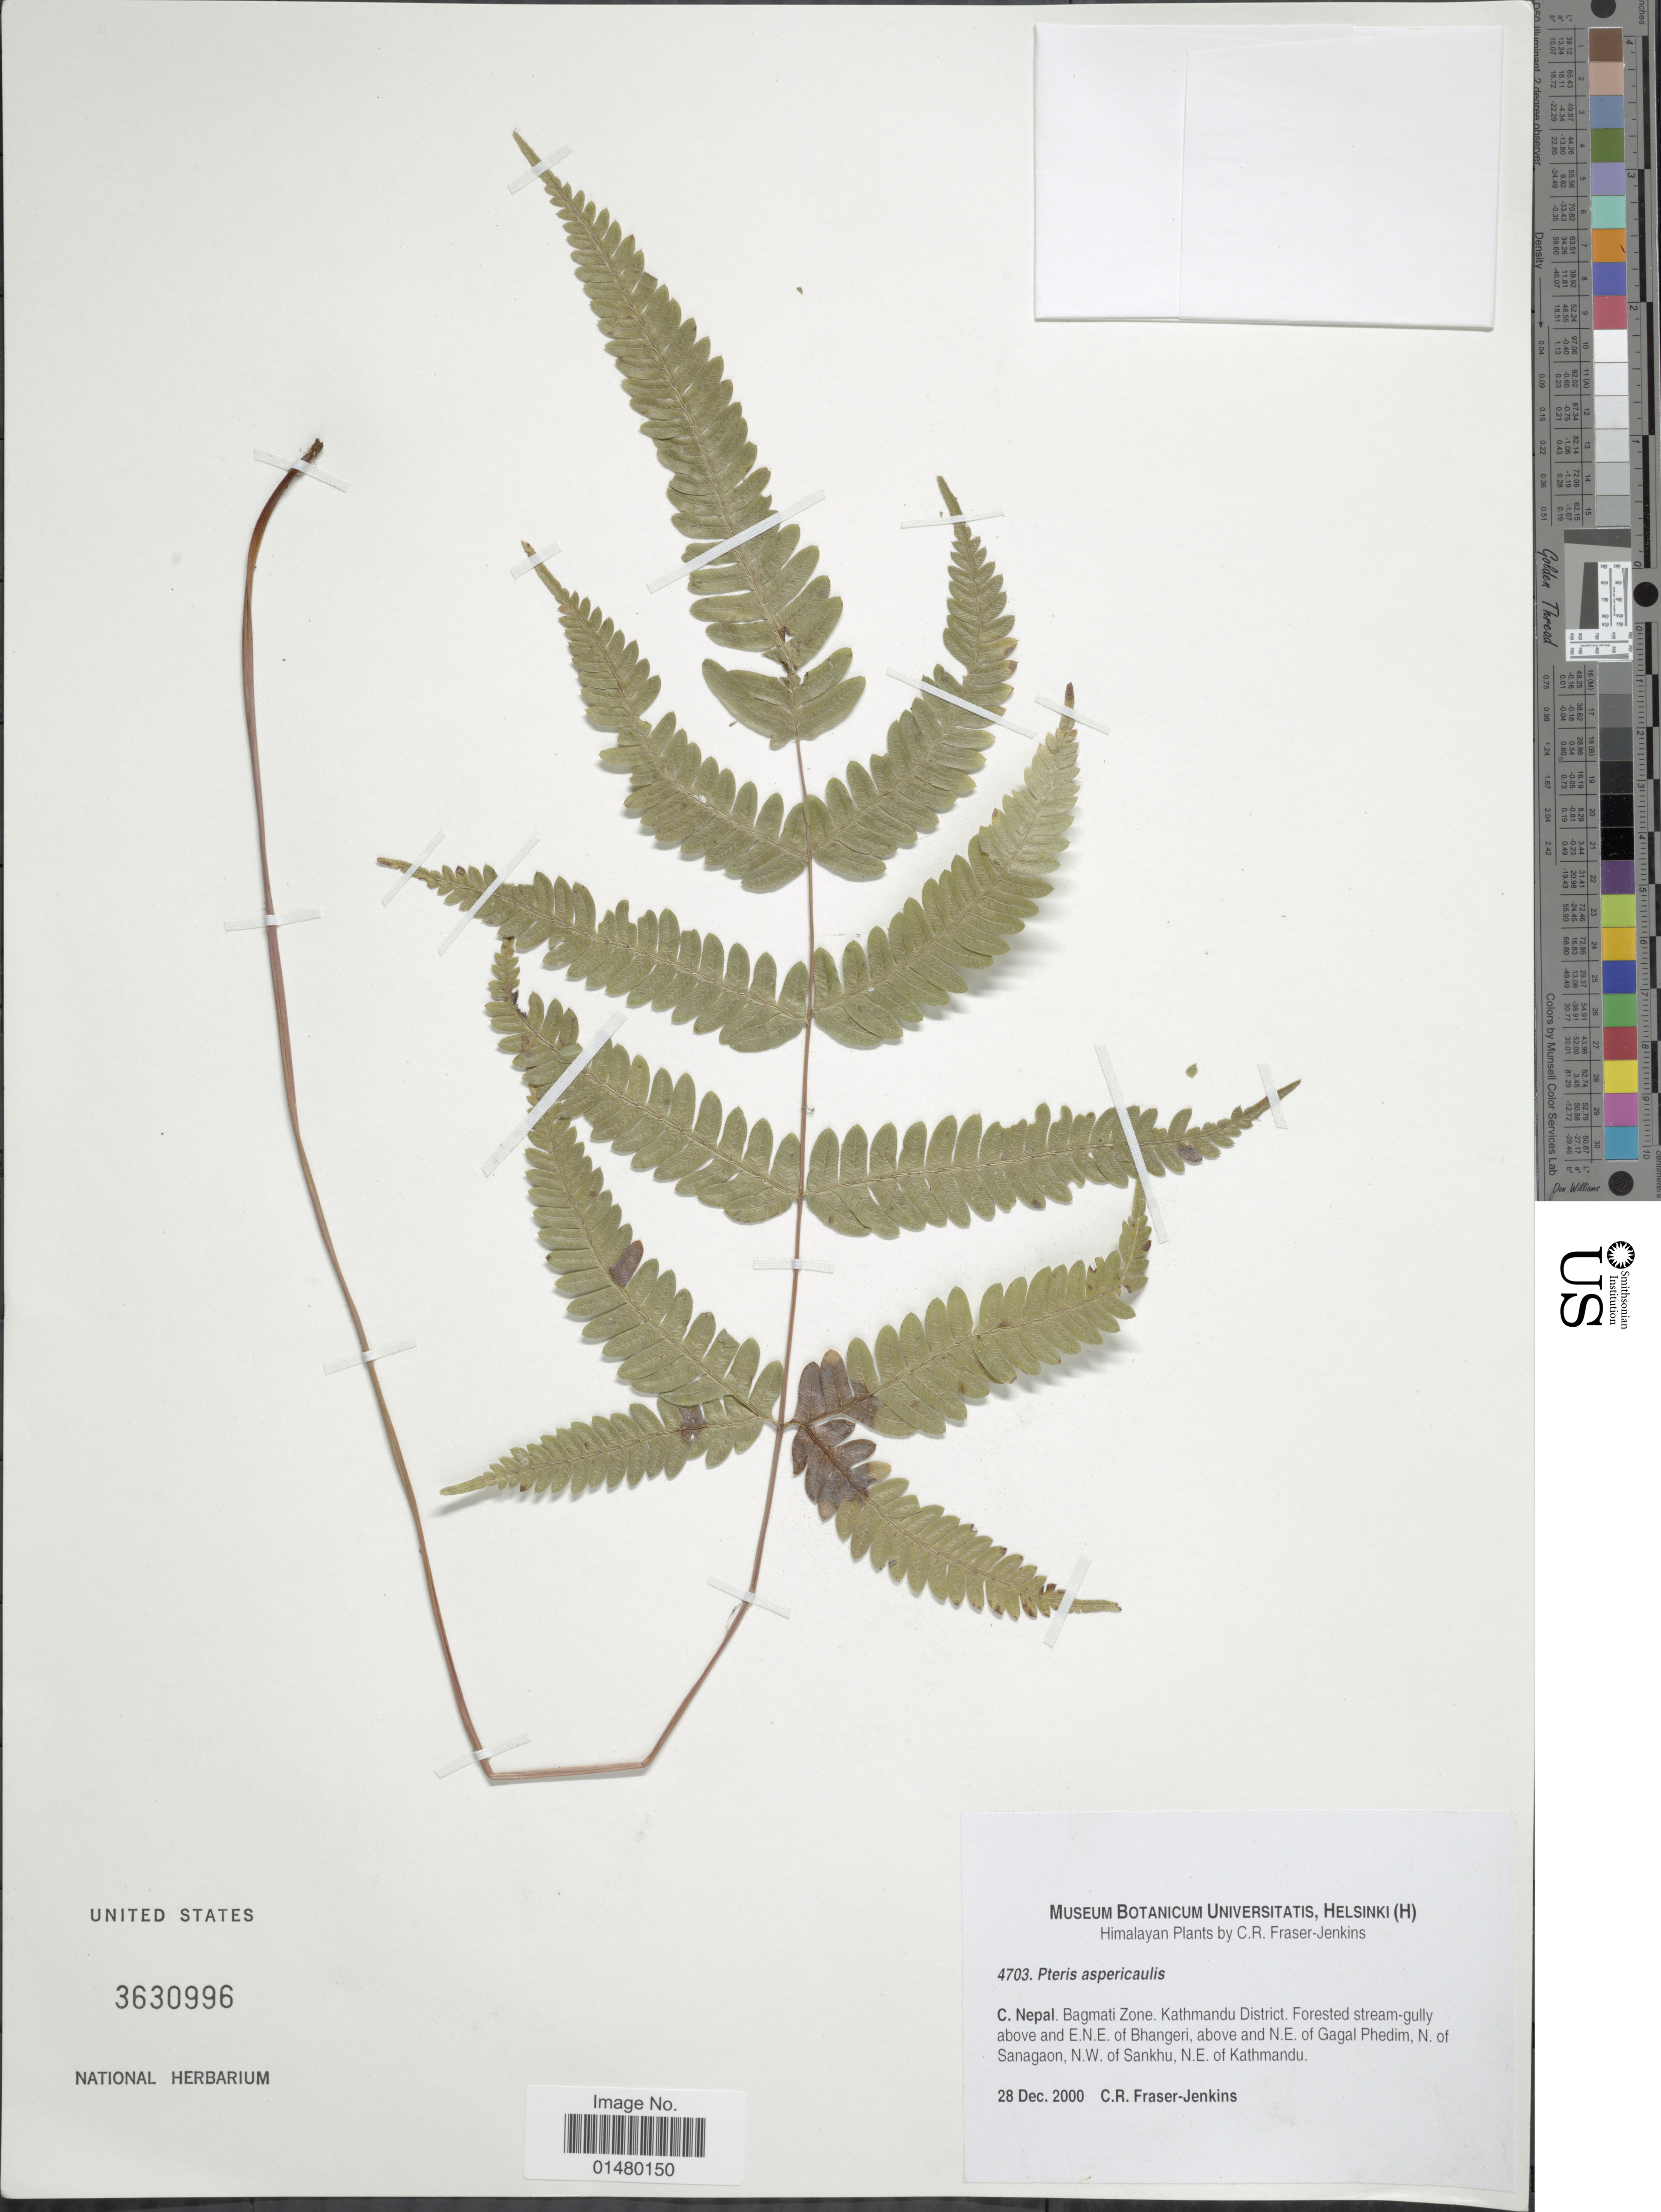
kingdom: Plantae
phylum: Tracheophyta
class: Polypodiopsida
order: Polypodiales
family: Pteridaceae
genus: Pteris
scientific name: Pteris aspericaulis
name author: Wall. ex Hieron.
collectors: C. R. Fraser-Jenkins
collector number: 4703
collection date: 2000-12-28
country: Nepal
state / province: Bagmati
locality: C Nepal. Bagmati Zone. Kathmandu District. Forested stream-gully above and E.N.E. of Bhangeri, above N.E. of Gagal Phedim, N of Sanagaon, N.W. of Sankhu, N.E. of Kathmandu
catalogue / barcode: US 3630996